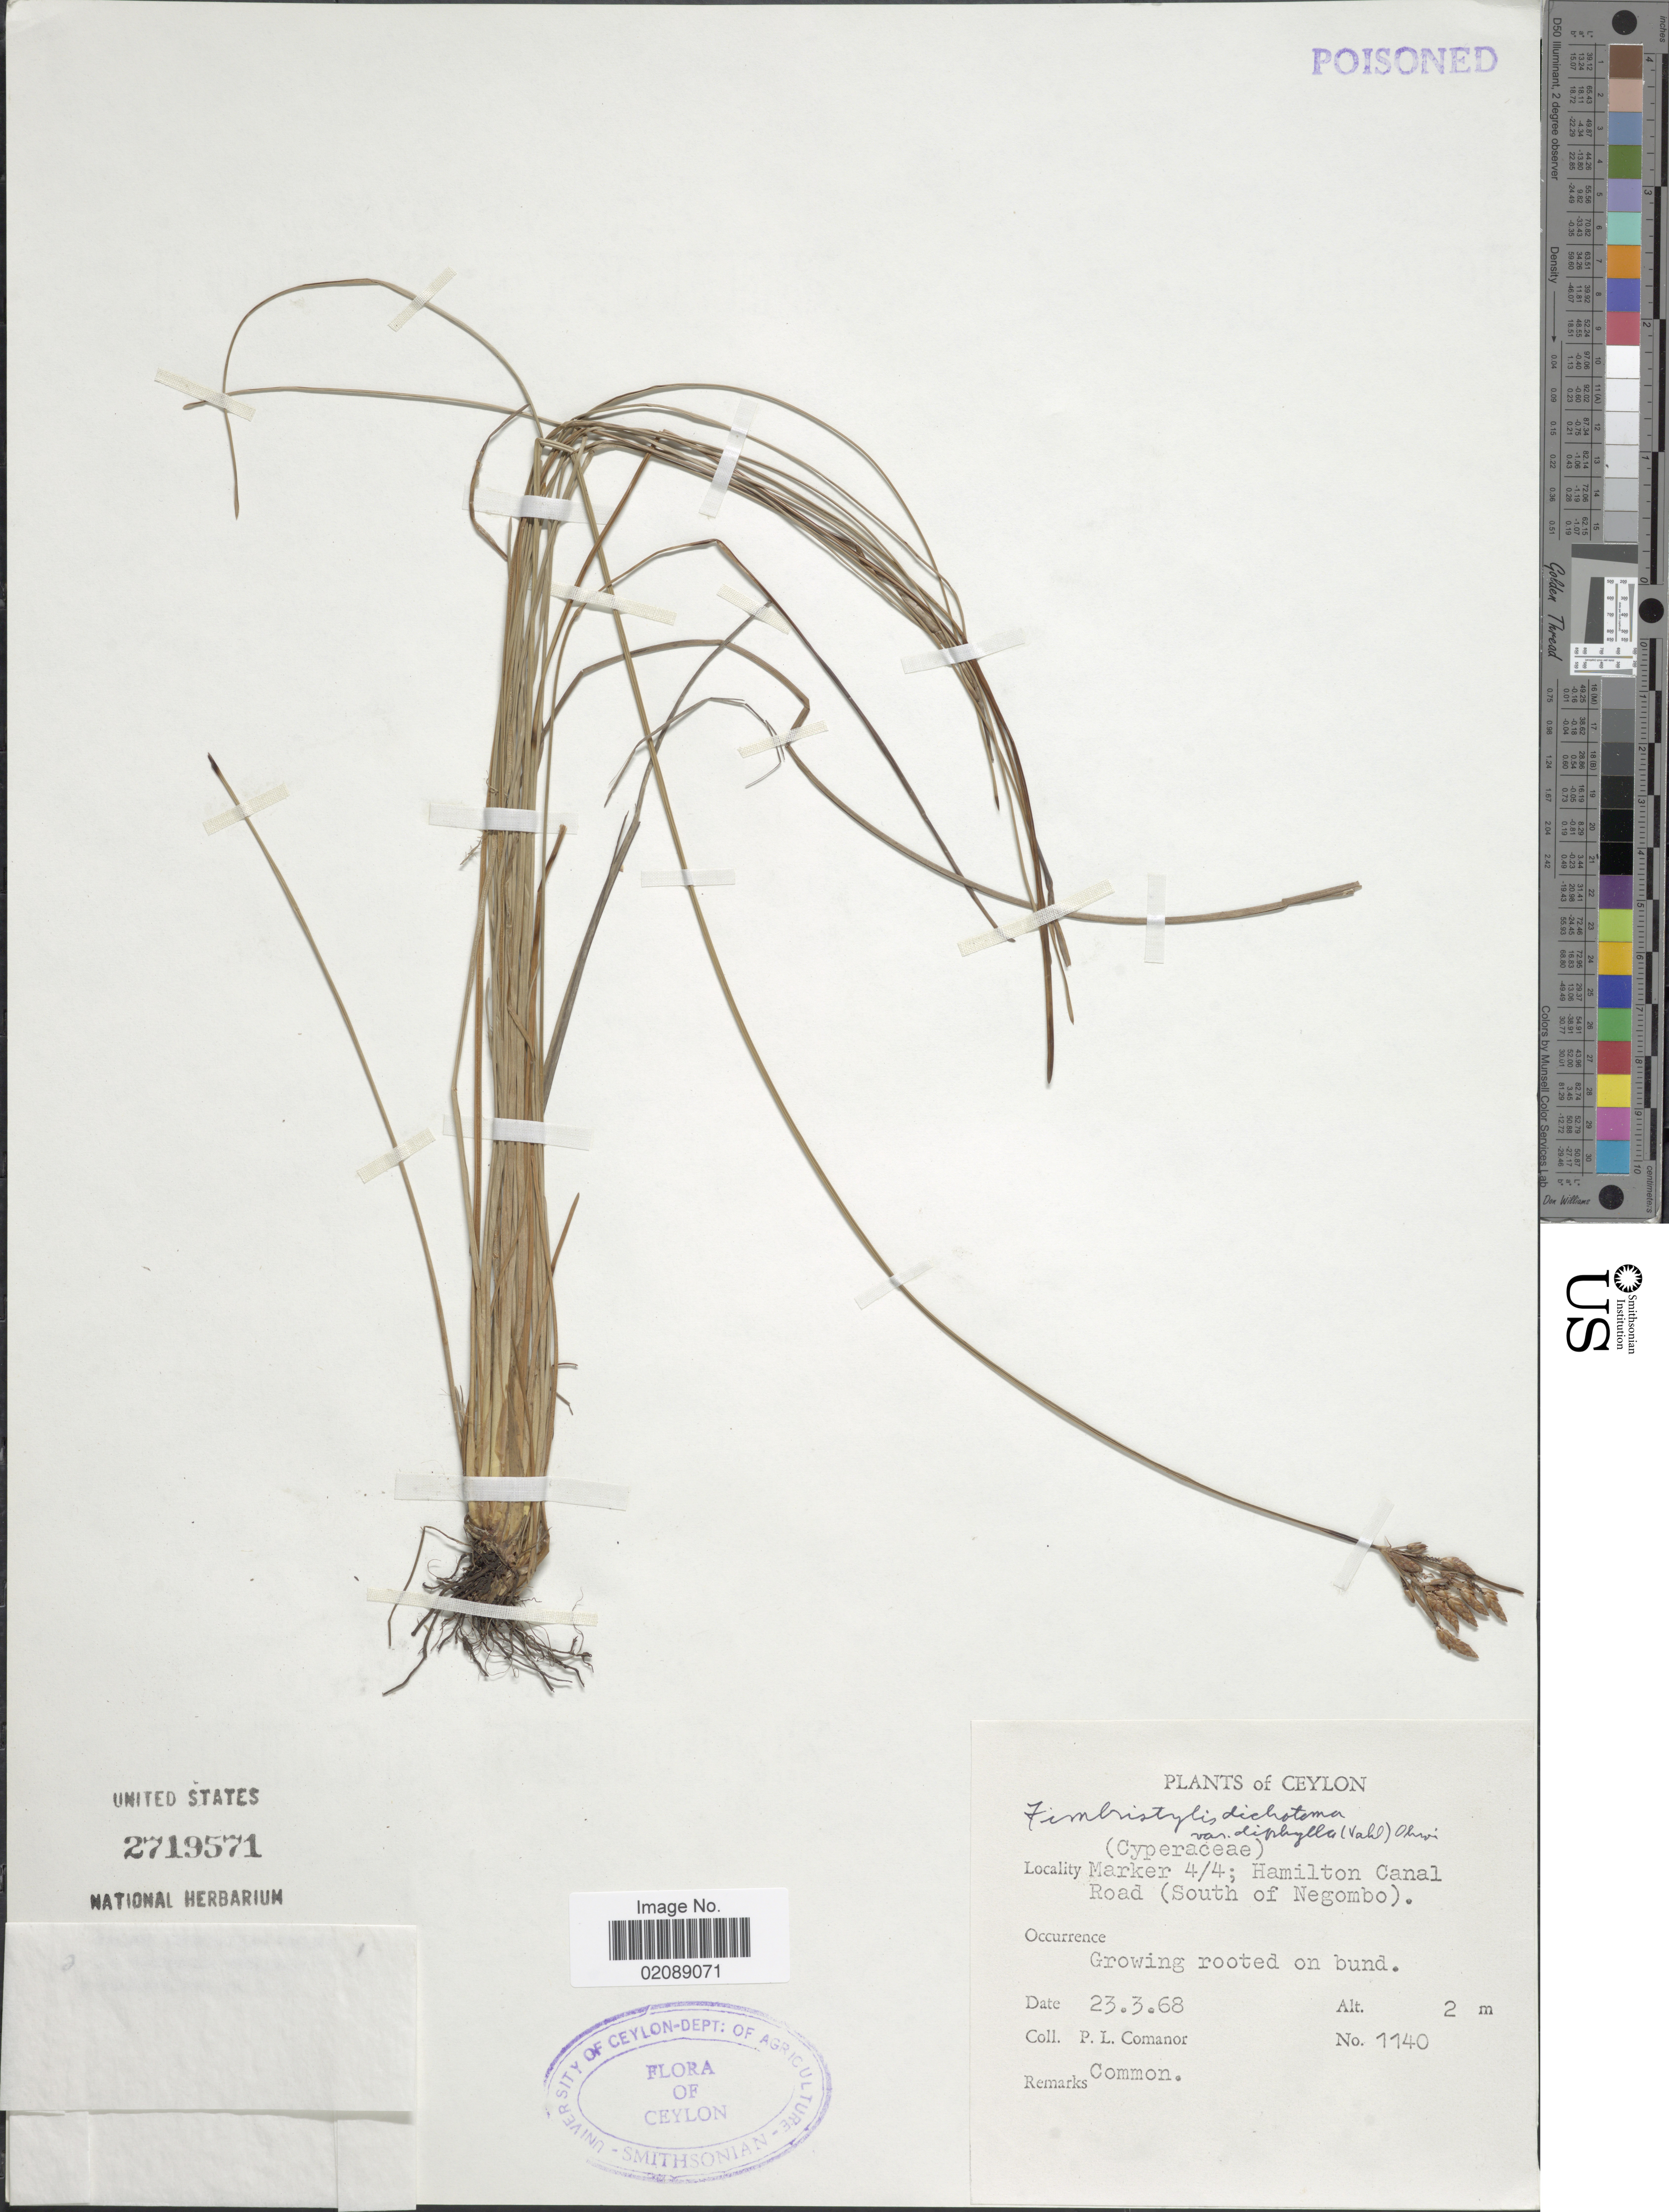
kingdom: Plantae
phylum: Tracheophyta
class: Liliopsida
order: Poales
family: Cyperaceae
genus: Fimbristylis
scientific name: Fimbristylis dichotoma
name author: (L.) Vahl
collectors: P. Comanor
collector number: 1140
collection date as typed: Transcribed d/m/y: 23/3/68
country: Sri Lanka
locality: Ceylon, Marker 4/4; Hamilton Canal Road (South of Negombo)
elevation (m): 2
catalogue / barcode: US 2719571